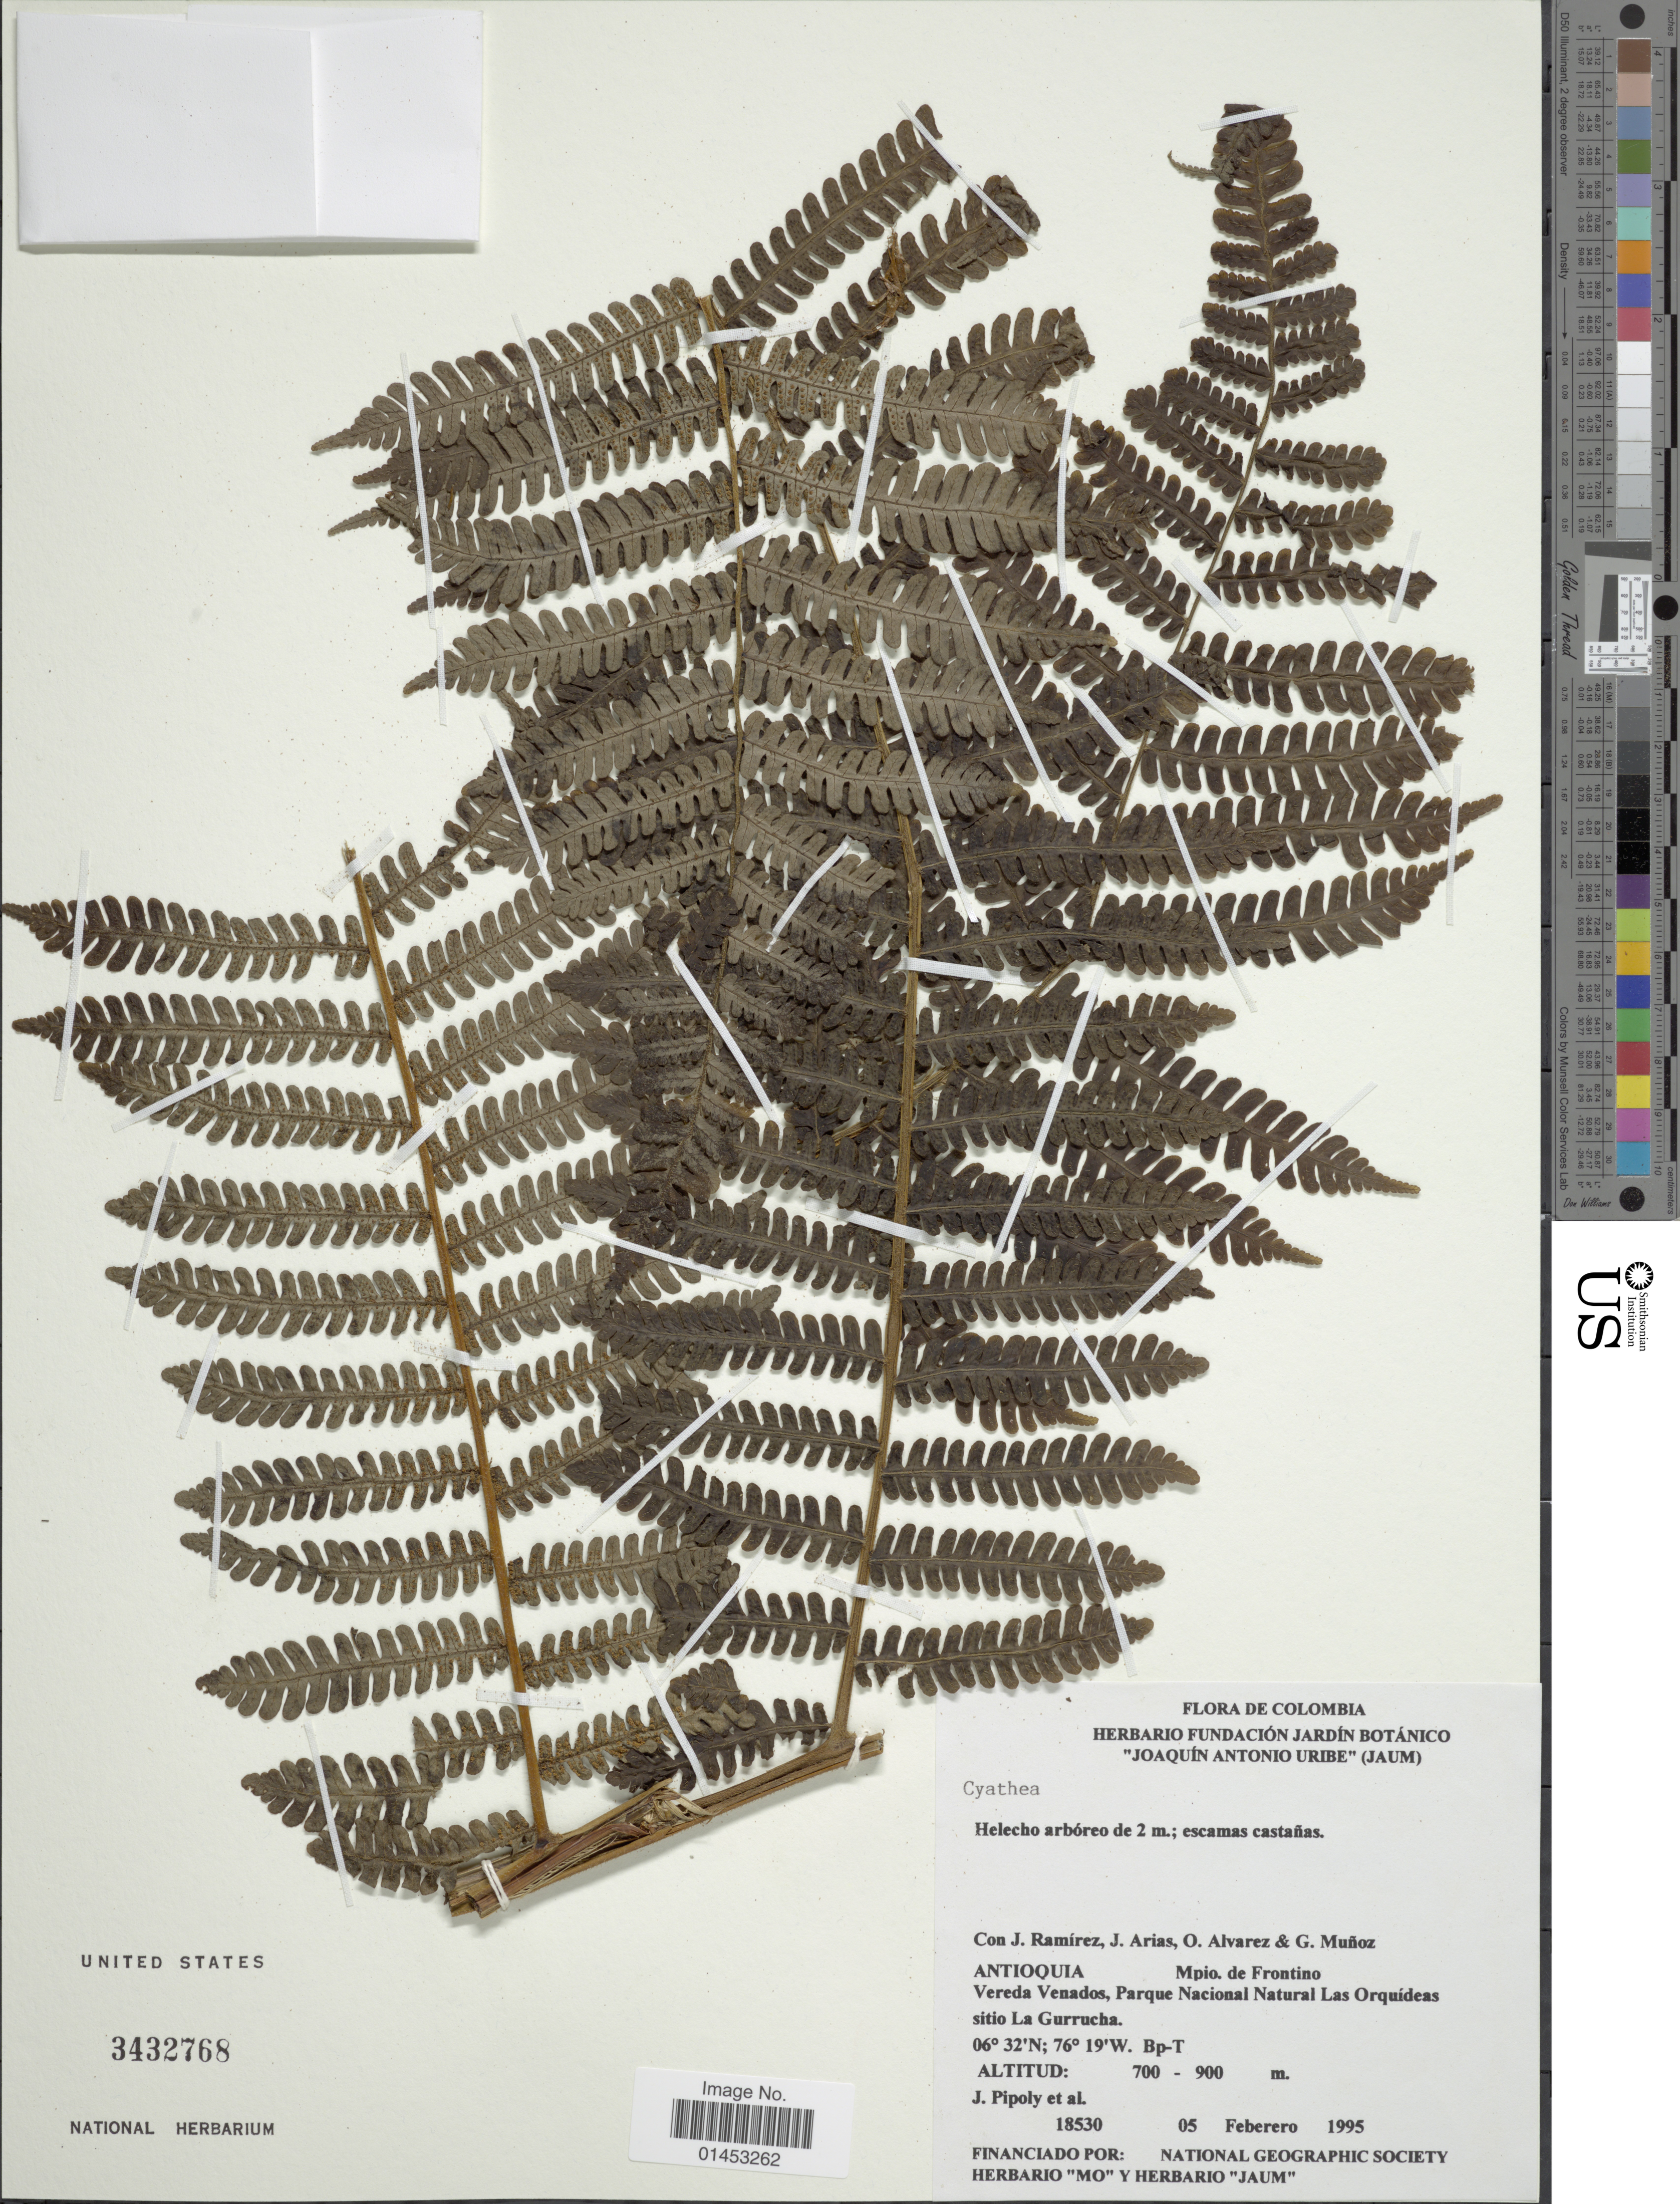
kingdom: Plantae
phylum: Tracheophyta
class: Polypodiopsida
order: Cyatheales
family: Cyatheaceae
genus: Cyathea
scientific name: Cyathea sp.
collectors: J. J. Pipoly, J. Ramirez, J. Arias, O. Alvarez & G. Muñoz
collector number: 18530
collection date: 1995-02-05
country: Colombia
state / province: Antioquia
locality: Antioquia, Mpio. de Frontino, Vereda Venados, Parque Nacional Natural Las Orquideas sitio La Gurrucha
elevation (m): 700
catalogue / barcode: US 3432768